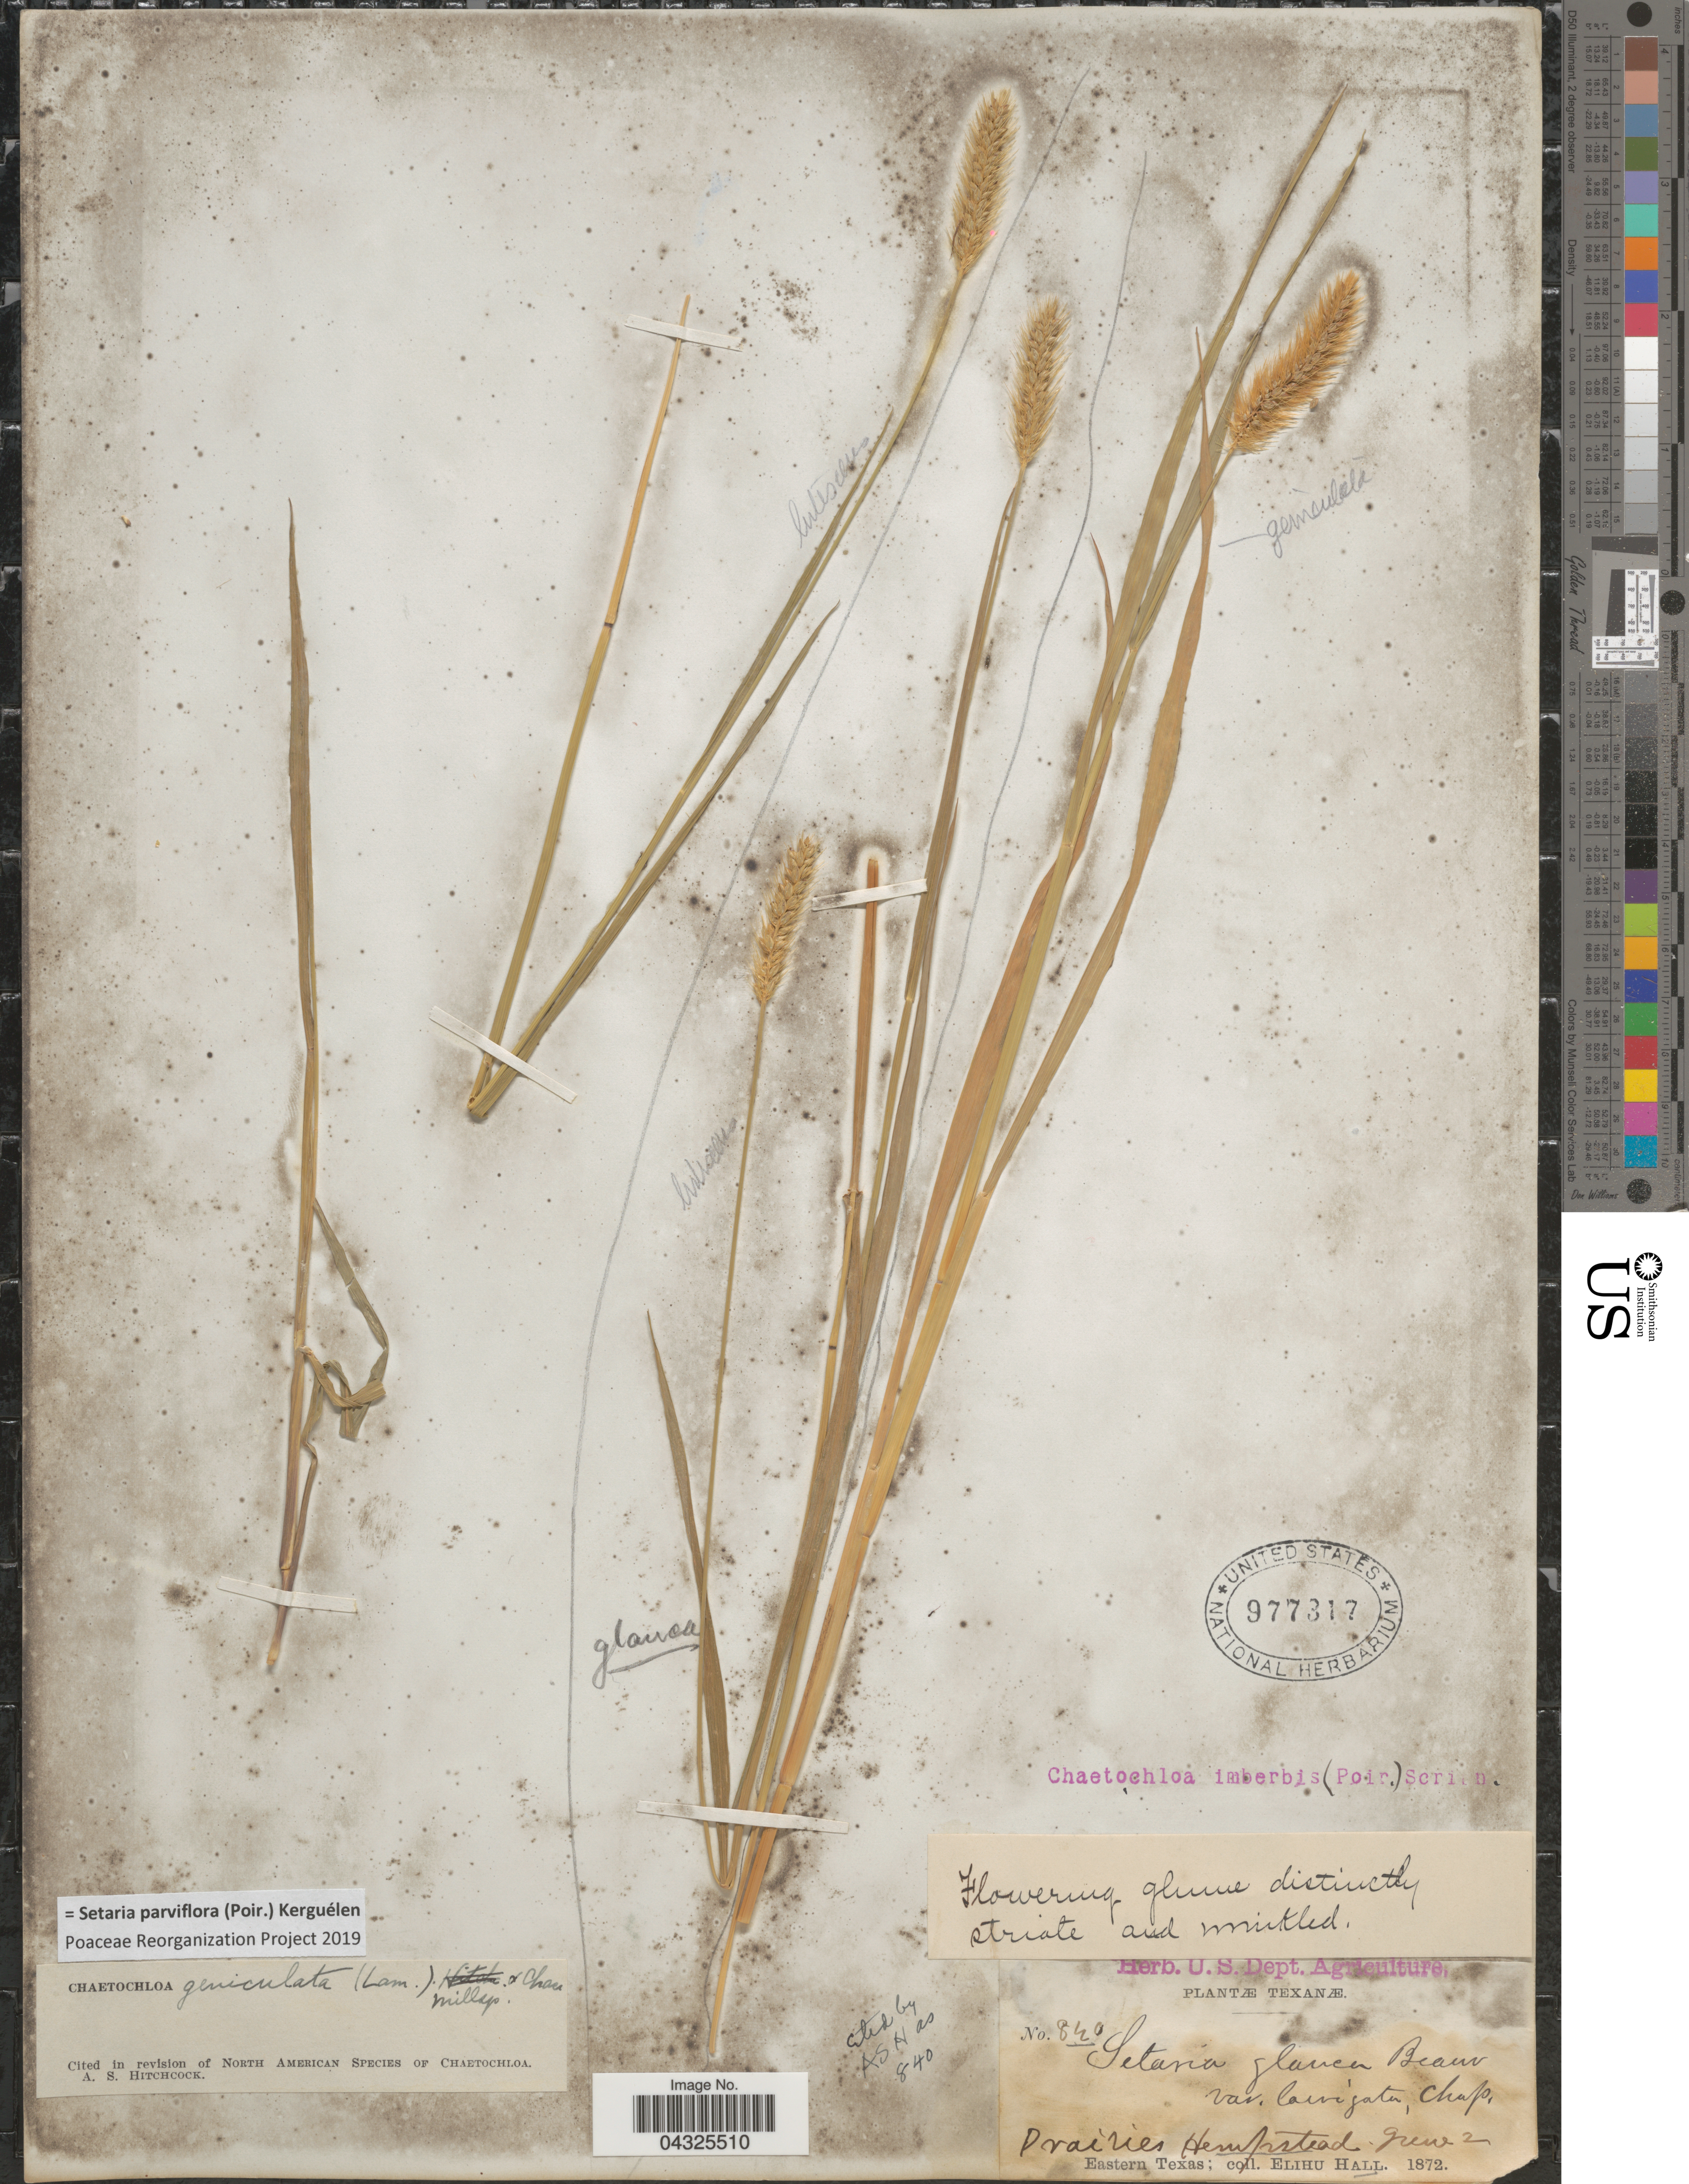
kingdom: Plantae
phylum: Tracheophyta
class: Liliopsida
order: Poales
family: Poaceae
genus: Setaria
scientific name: Setaria parviflora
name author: (Poir.) Kerguélen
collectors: E. Hall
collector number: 840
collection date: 1872-06-02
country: United States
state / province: Texas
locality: Prairies Hempstead. Eastern Texas.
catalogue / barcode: US 977317